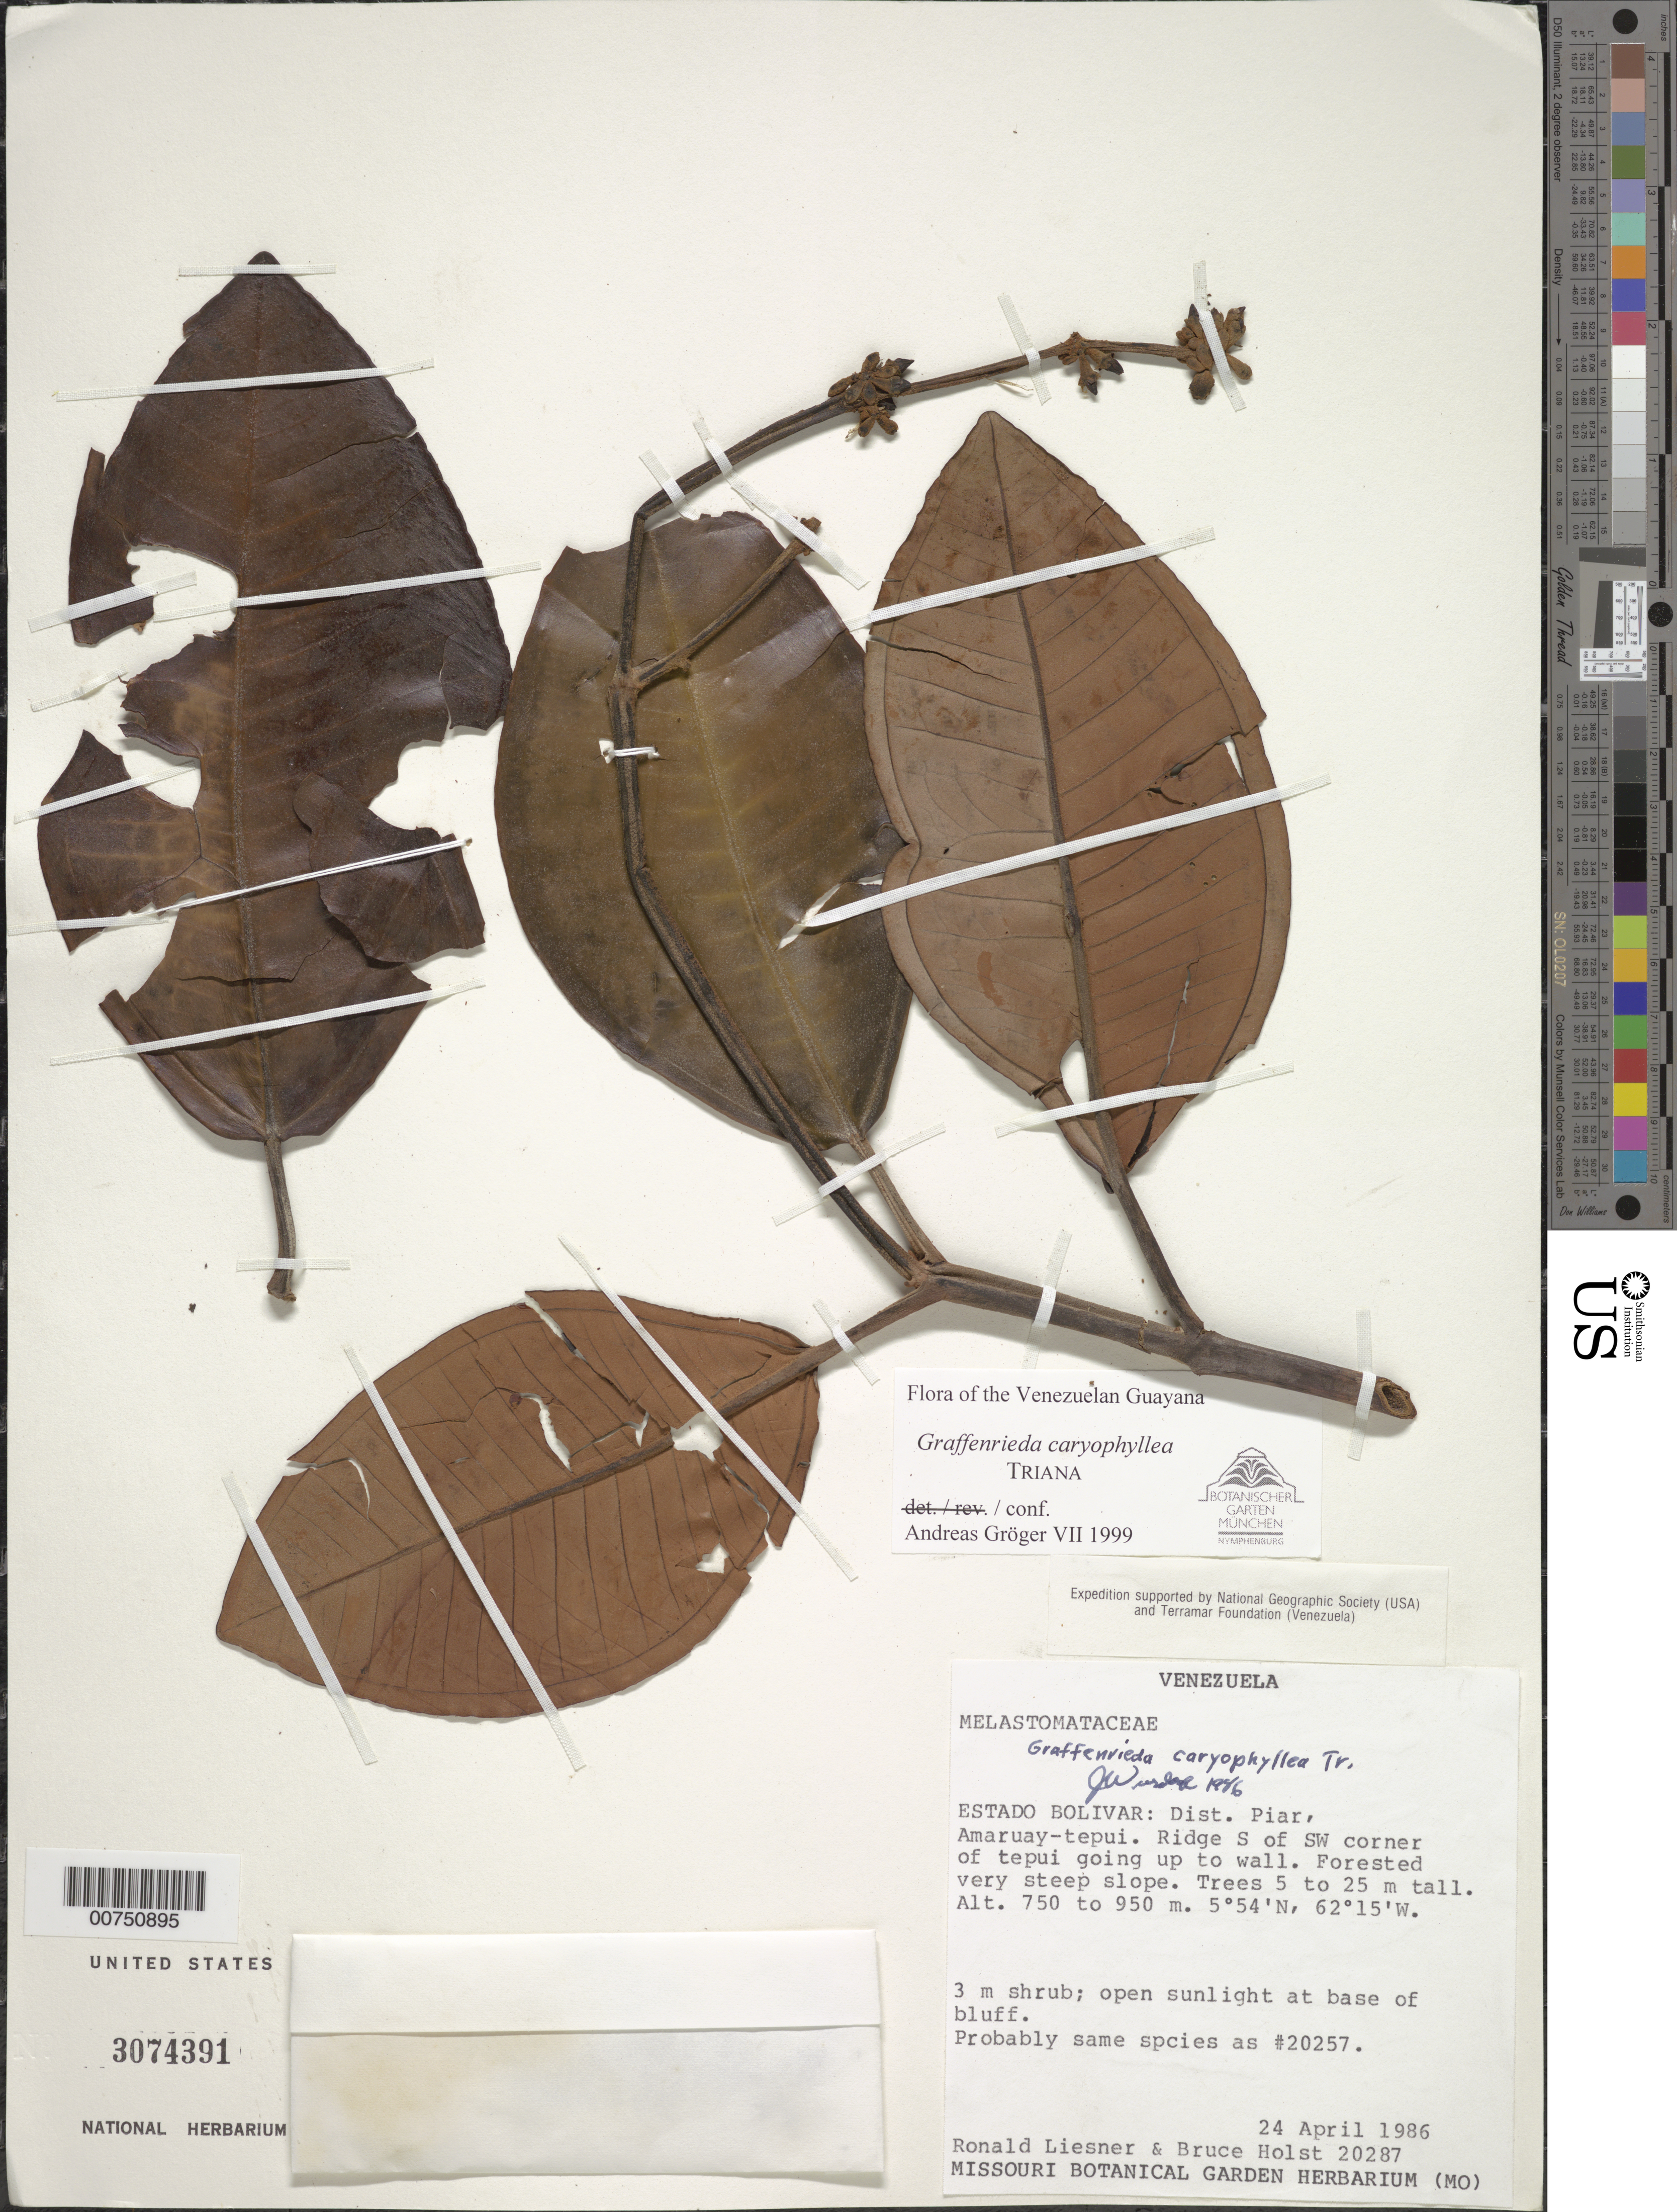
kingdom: Plantae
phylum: Tracheophyta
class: Magnoliopsida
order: Myrtales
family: Melastomataceae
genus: Graffenrieda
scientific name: Graffenrieda caryophyllea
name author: Triana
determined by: Gröger, A.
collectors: R. L. Liesner & B. Holst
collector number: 20287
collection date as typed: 24-Apr-86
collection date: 1986-04-24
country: Venezuela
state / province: Bolívar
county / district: Piar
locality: Amaruay-tepuí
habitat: Ridge S of SW corner of tepui going up to wall; forested very steep slope; trees 5 to 25m tall; open sunlight at base of bluff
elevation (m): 750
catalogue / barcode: US 3074391